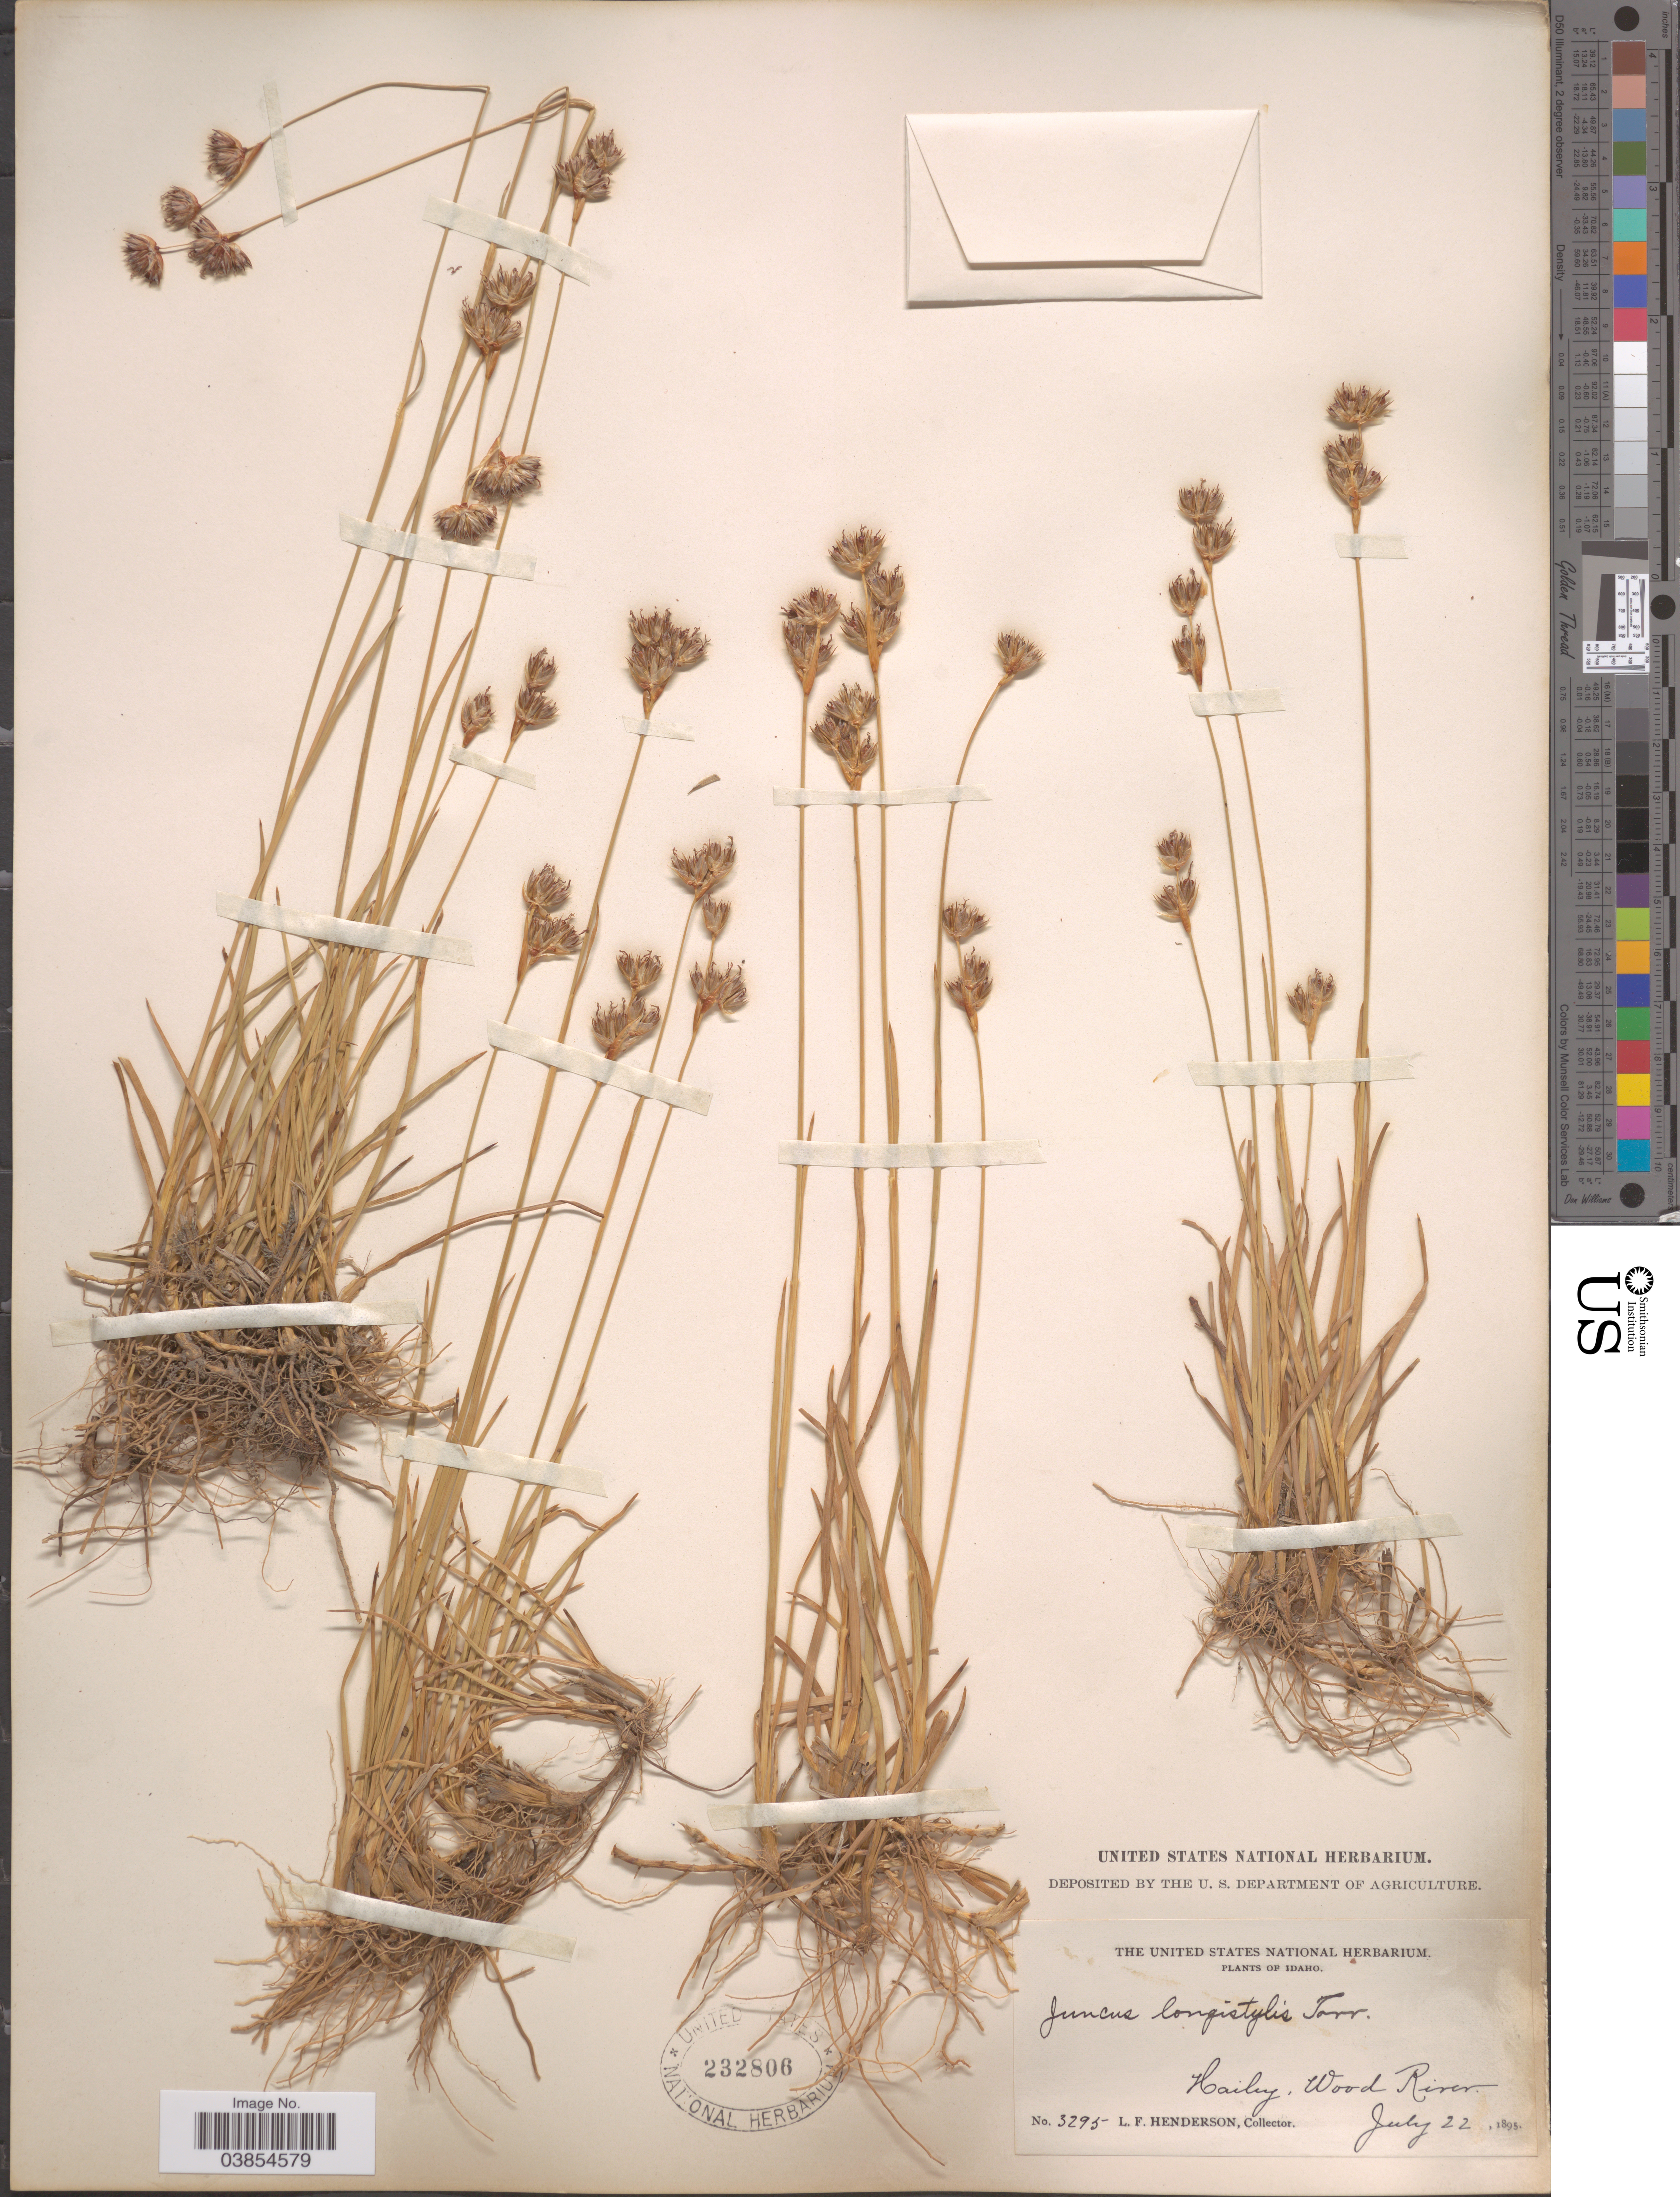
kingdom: Plantae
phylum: Tracheophyta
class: Liliopsida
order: Poales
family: Juncaceae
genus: Juncus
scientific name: Juncus longistylis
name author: Torr.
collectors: L. Henderson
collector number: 3295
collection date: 1895-07-22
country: United States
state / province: Idaho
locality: Hailey, Wood River.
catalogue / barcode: US 232806